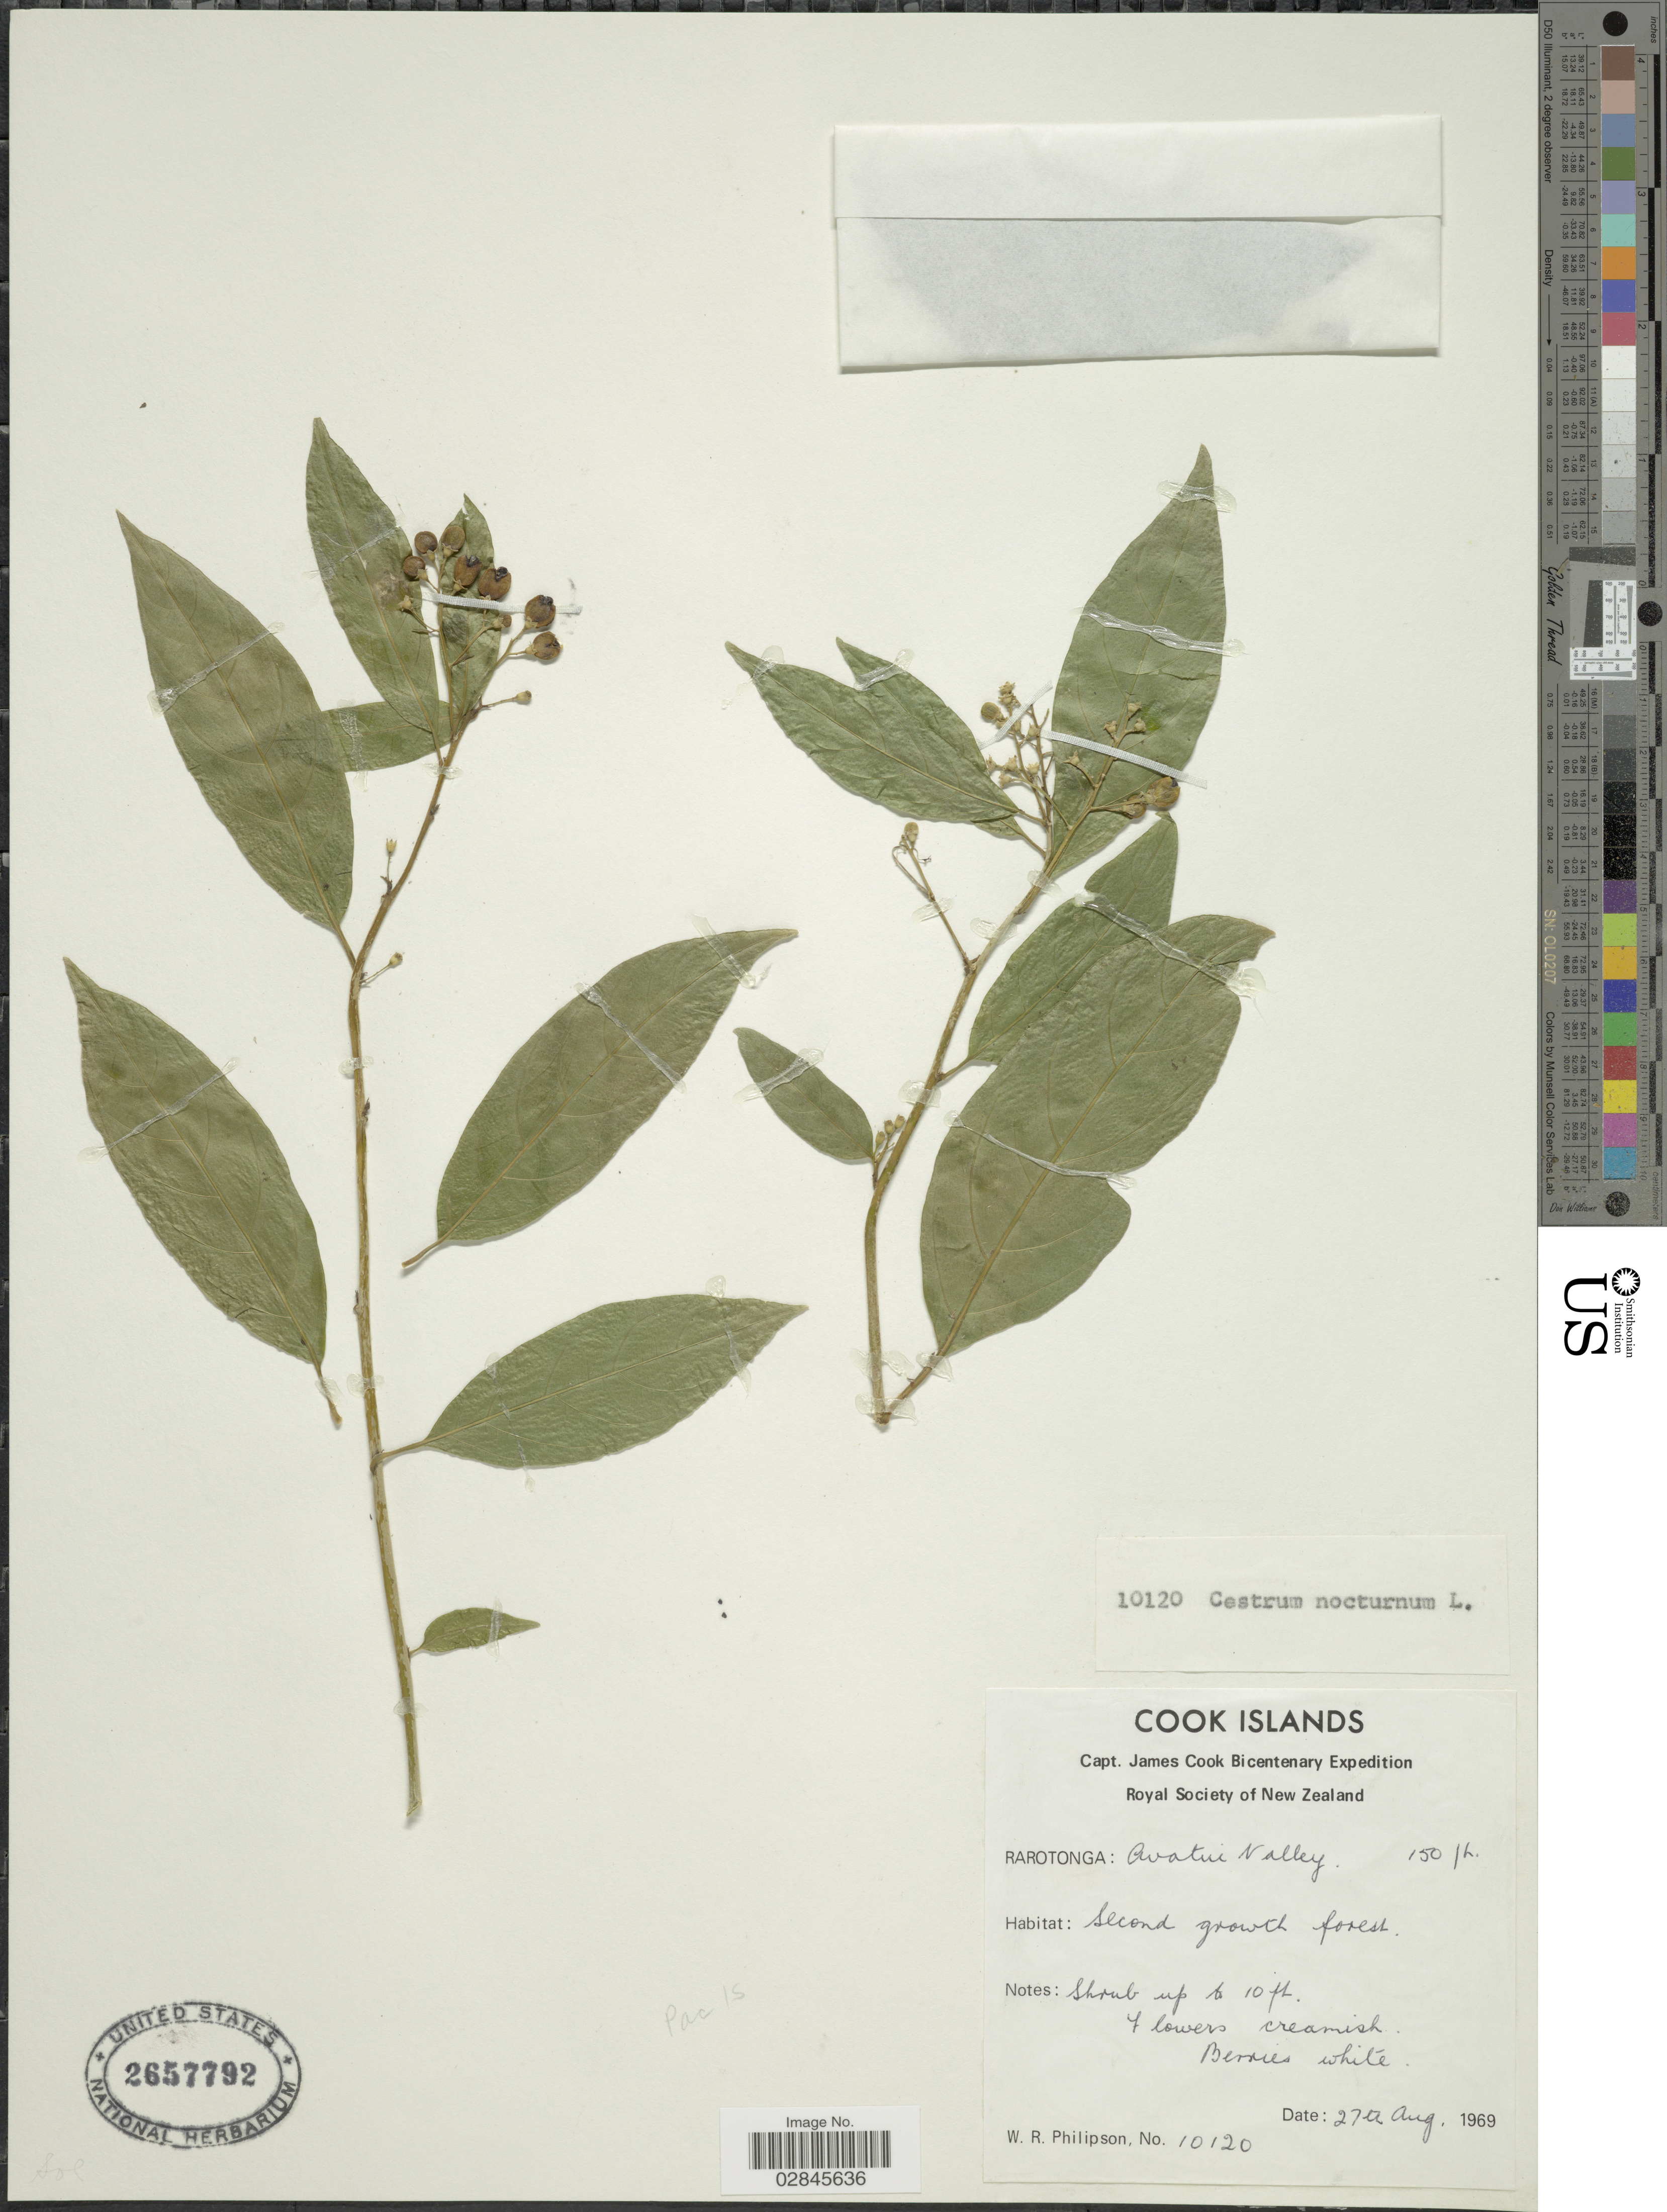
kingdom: Plantae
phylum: Tracheophyta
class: Magnoliopsida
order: Solanales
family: Solanaceae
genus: Cestrum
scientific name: Cestrum nocturnum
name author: L.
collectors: W. R. Philipson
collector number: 10120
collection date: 1969-08-27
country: Cook Islands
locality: Rarotonga: Avatiu Valley.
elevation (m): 46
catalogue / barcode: US 2657792